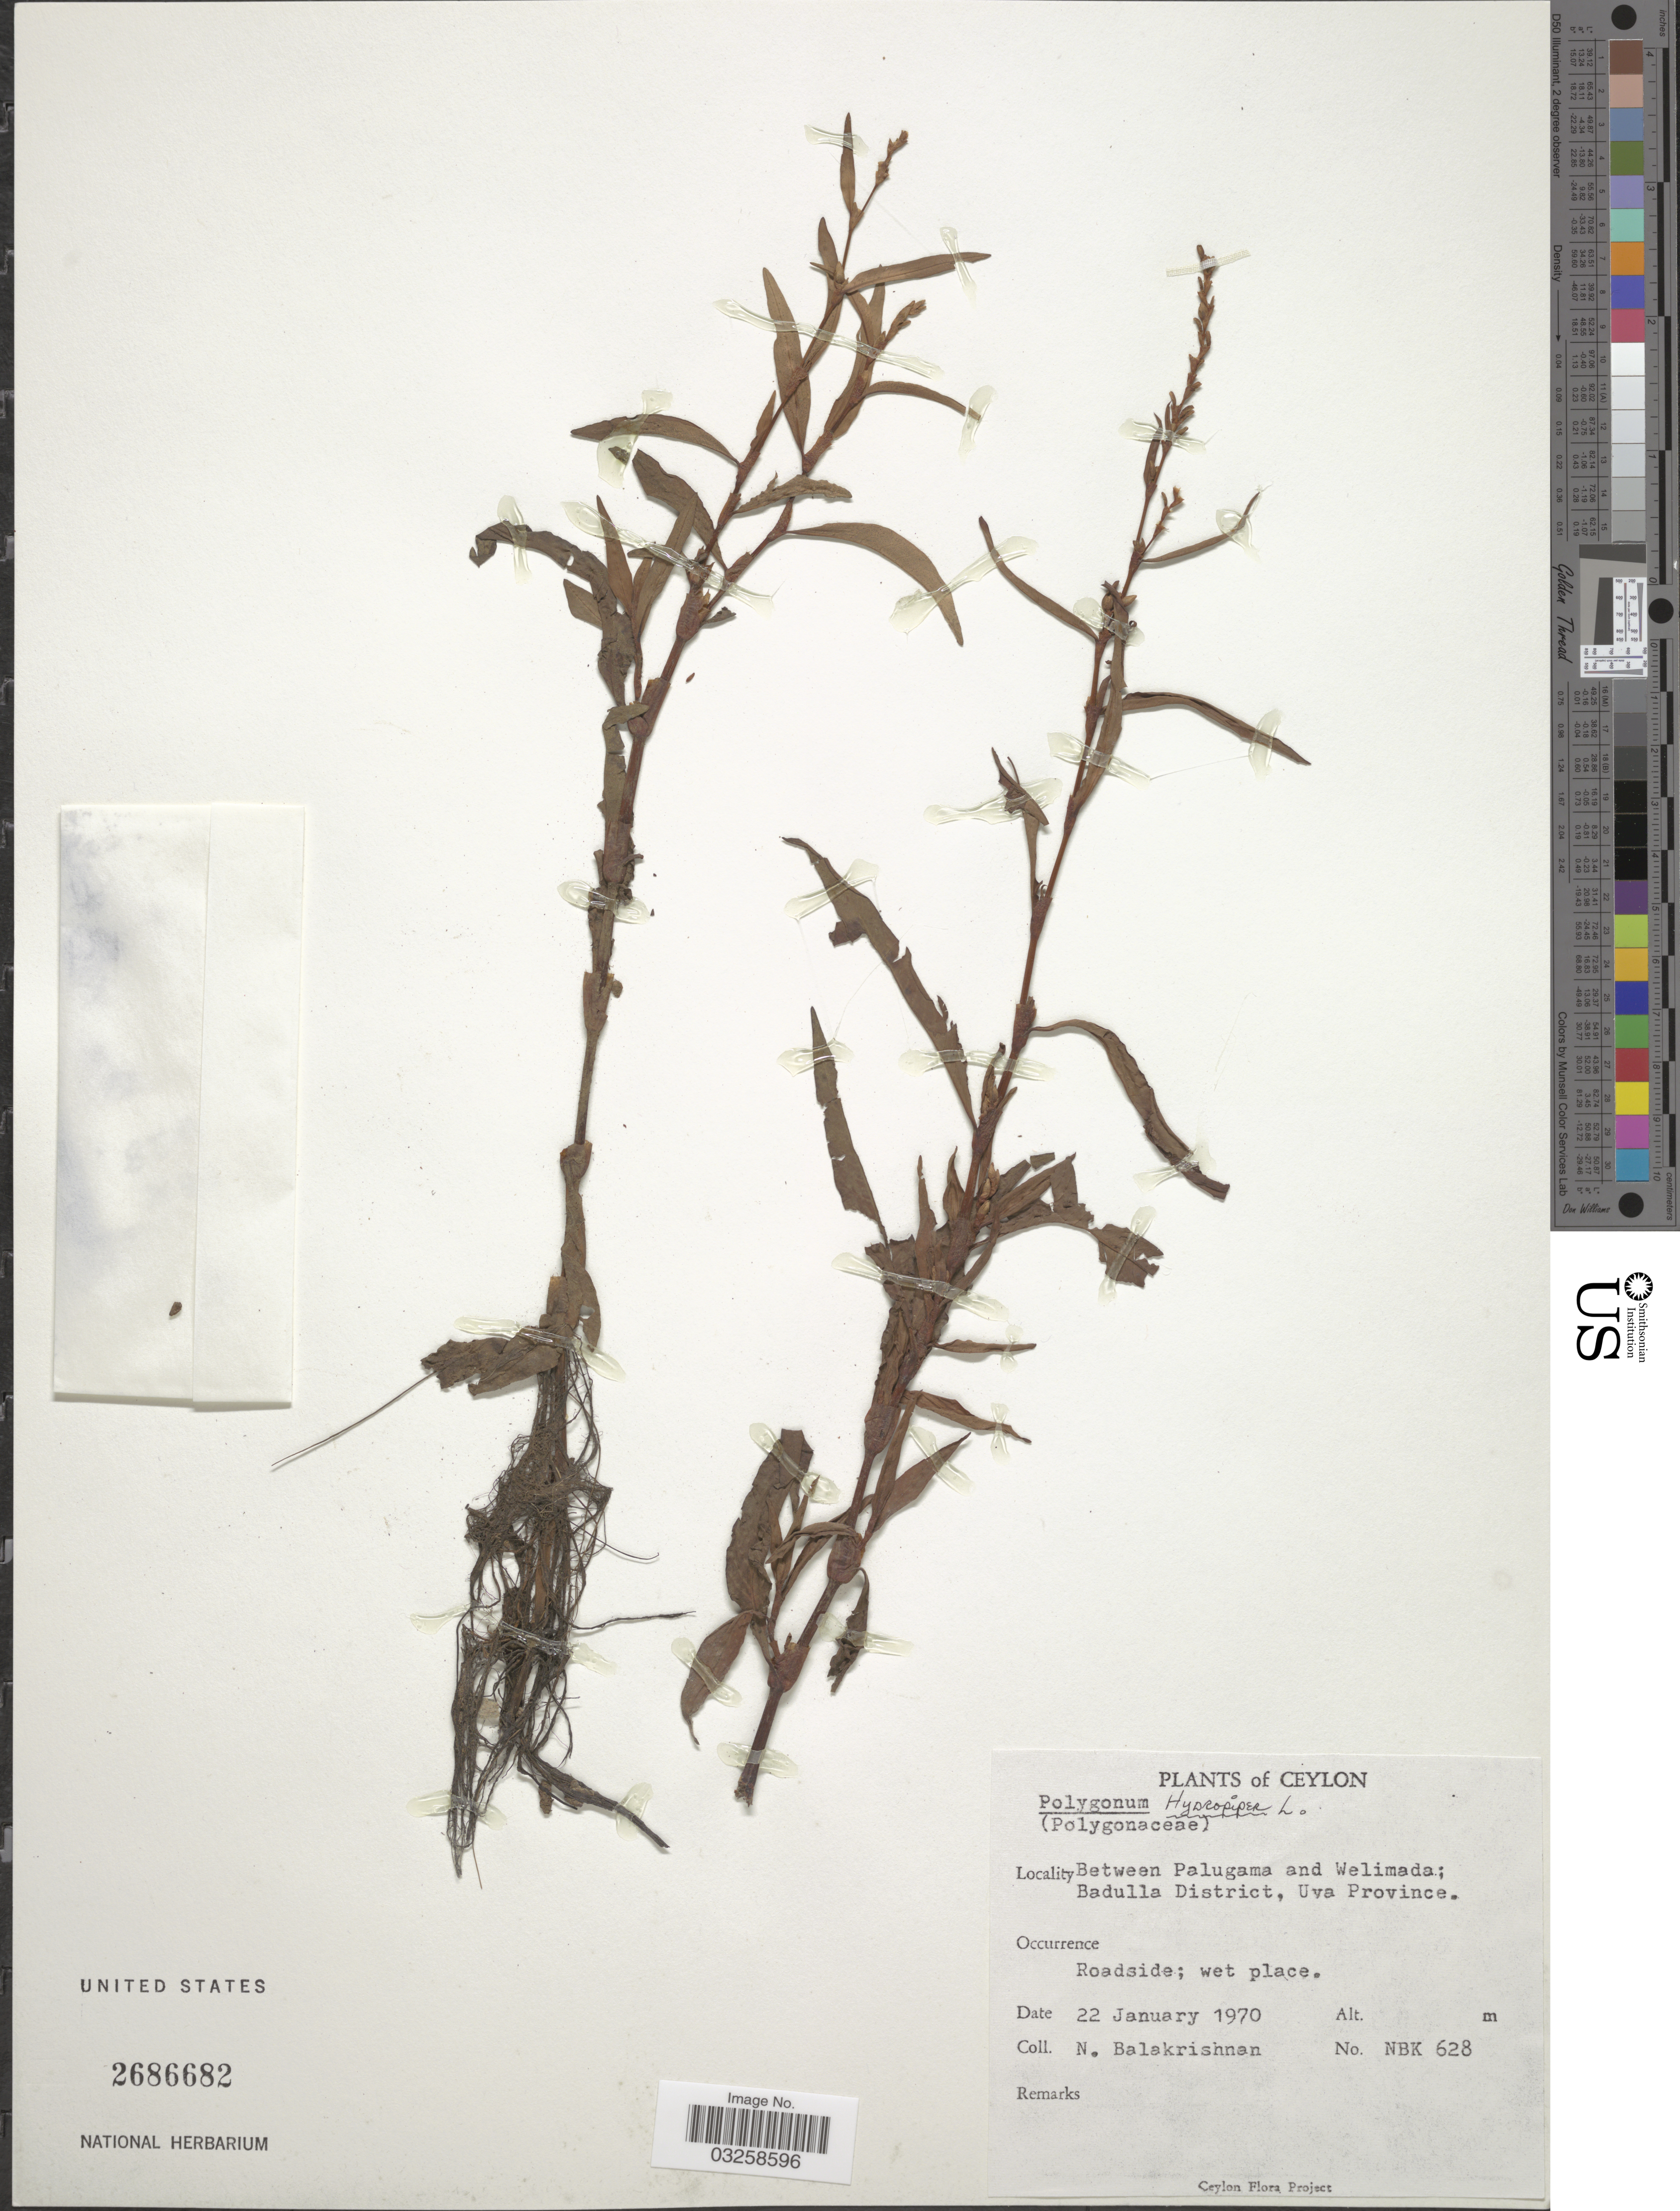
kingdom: Plantae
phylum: Tracheophyta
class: Magnoliopsida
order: Caryophyllales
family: Polygonaceae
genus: Polygonum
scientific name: Polygonum hydropiper var. hydropiper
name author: L.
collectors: N. Balakrishnan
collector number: NBK628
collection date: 1970-01-22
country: Sri Lanka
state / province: Uva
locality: Ceylon. Between Palugama and Welimada; Badulla District, Uva Province.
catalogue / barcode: US 2686682